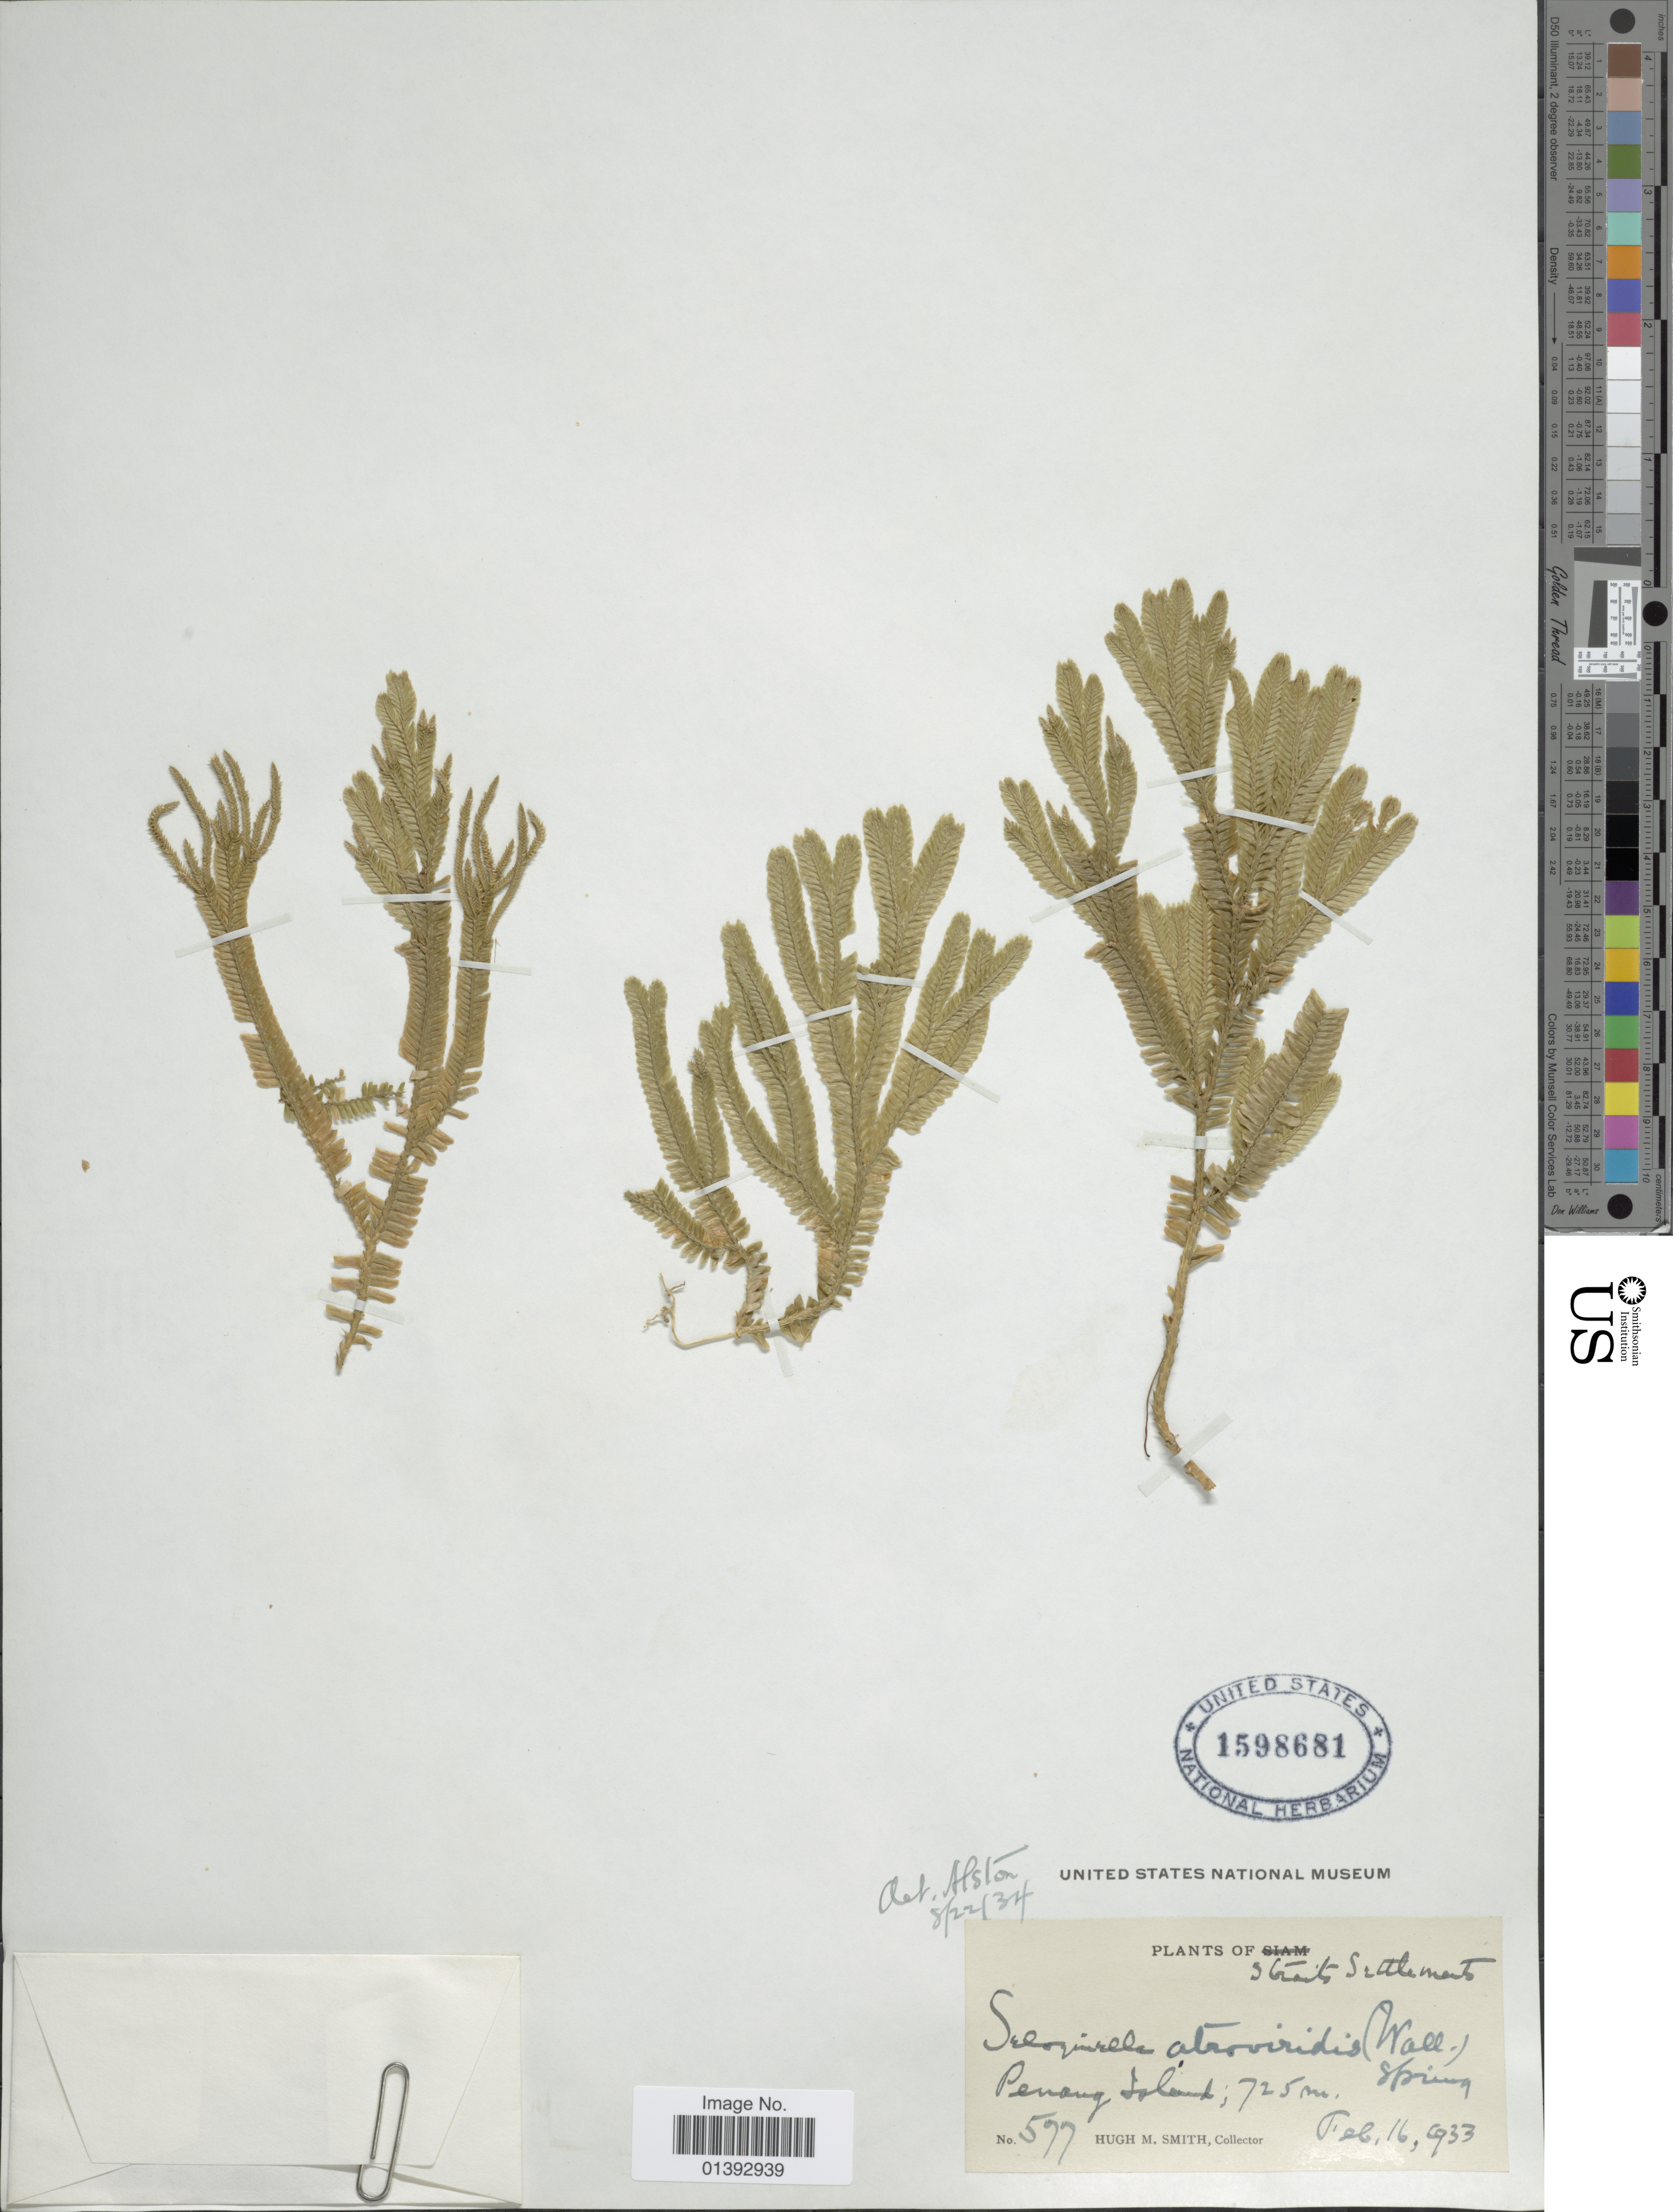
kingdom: Plantae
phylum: Tracheophyta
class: Lycopodiopsida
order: Selaginellales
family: Selaginellaceae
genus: Selaginella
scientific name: Selaginella intermedia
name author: (Blume) Spring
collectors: H. M. Smith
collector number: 577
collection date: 1933-02-16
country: Malaysia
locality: Penang Island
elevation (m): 725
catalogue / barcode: US 1598681